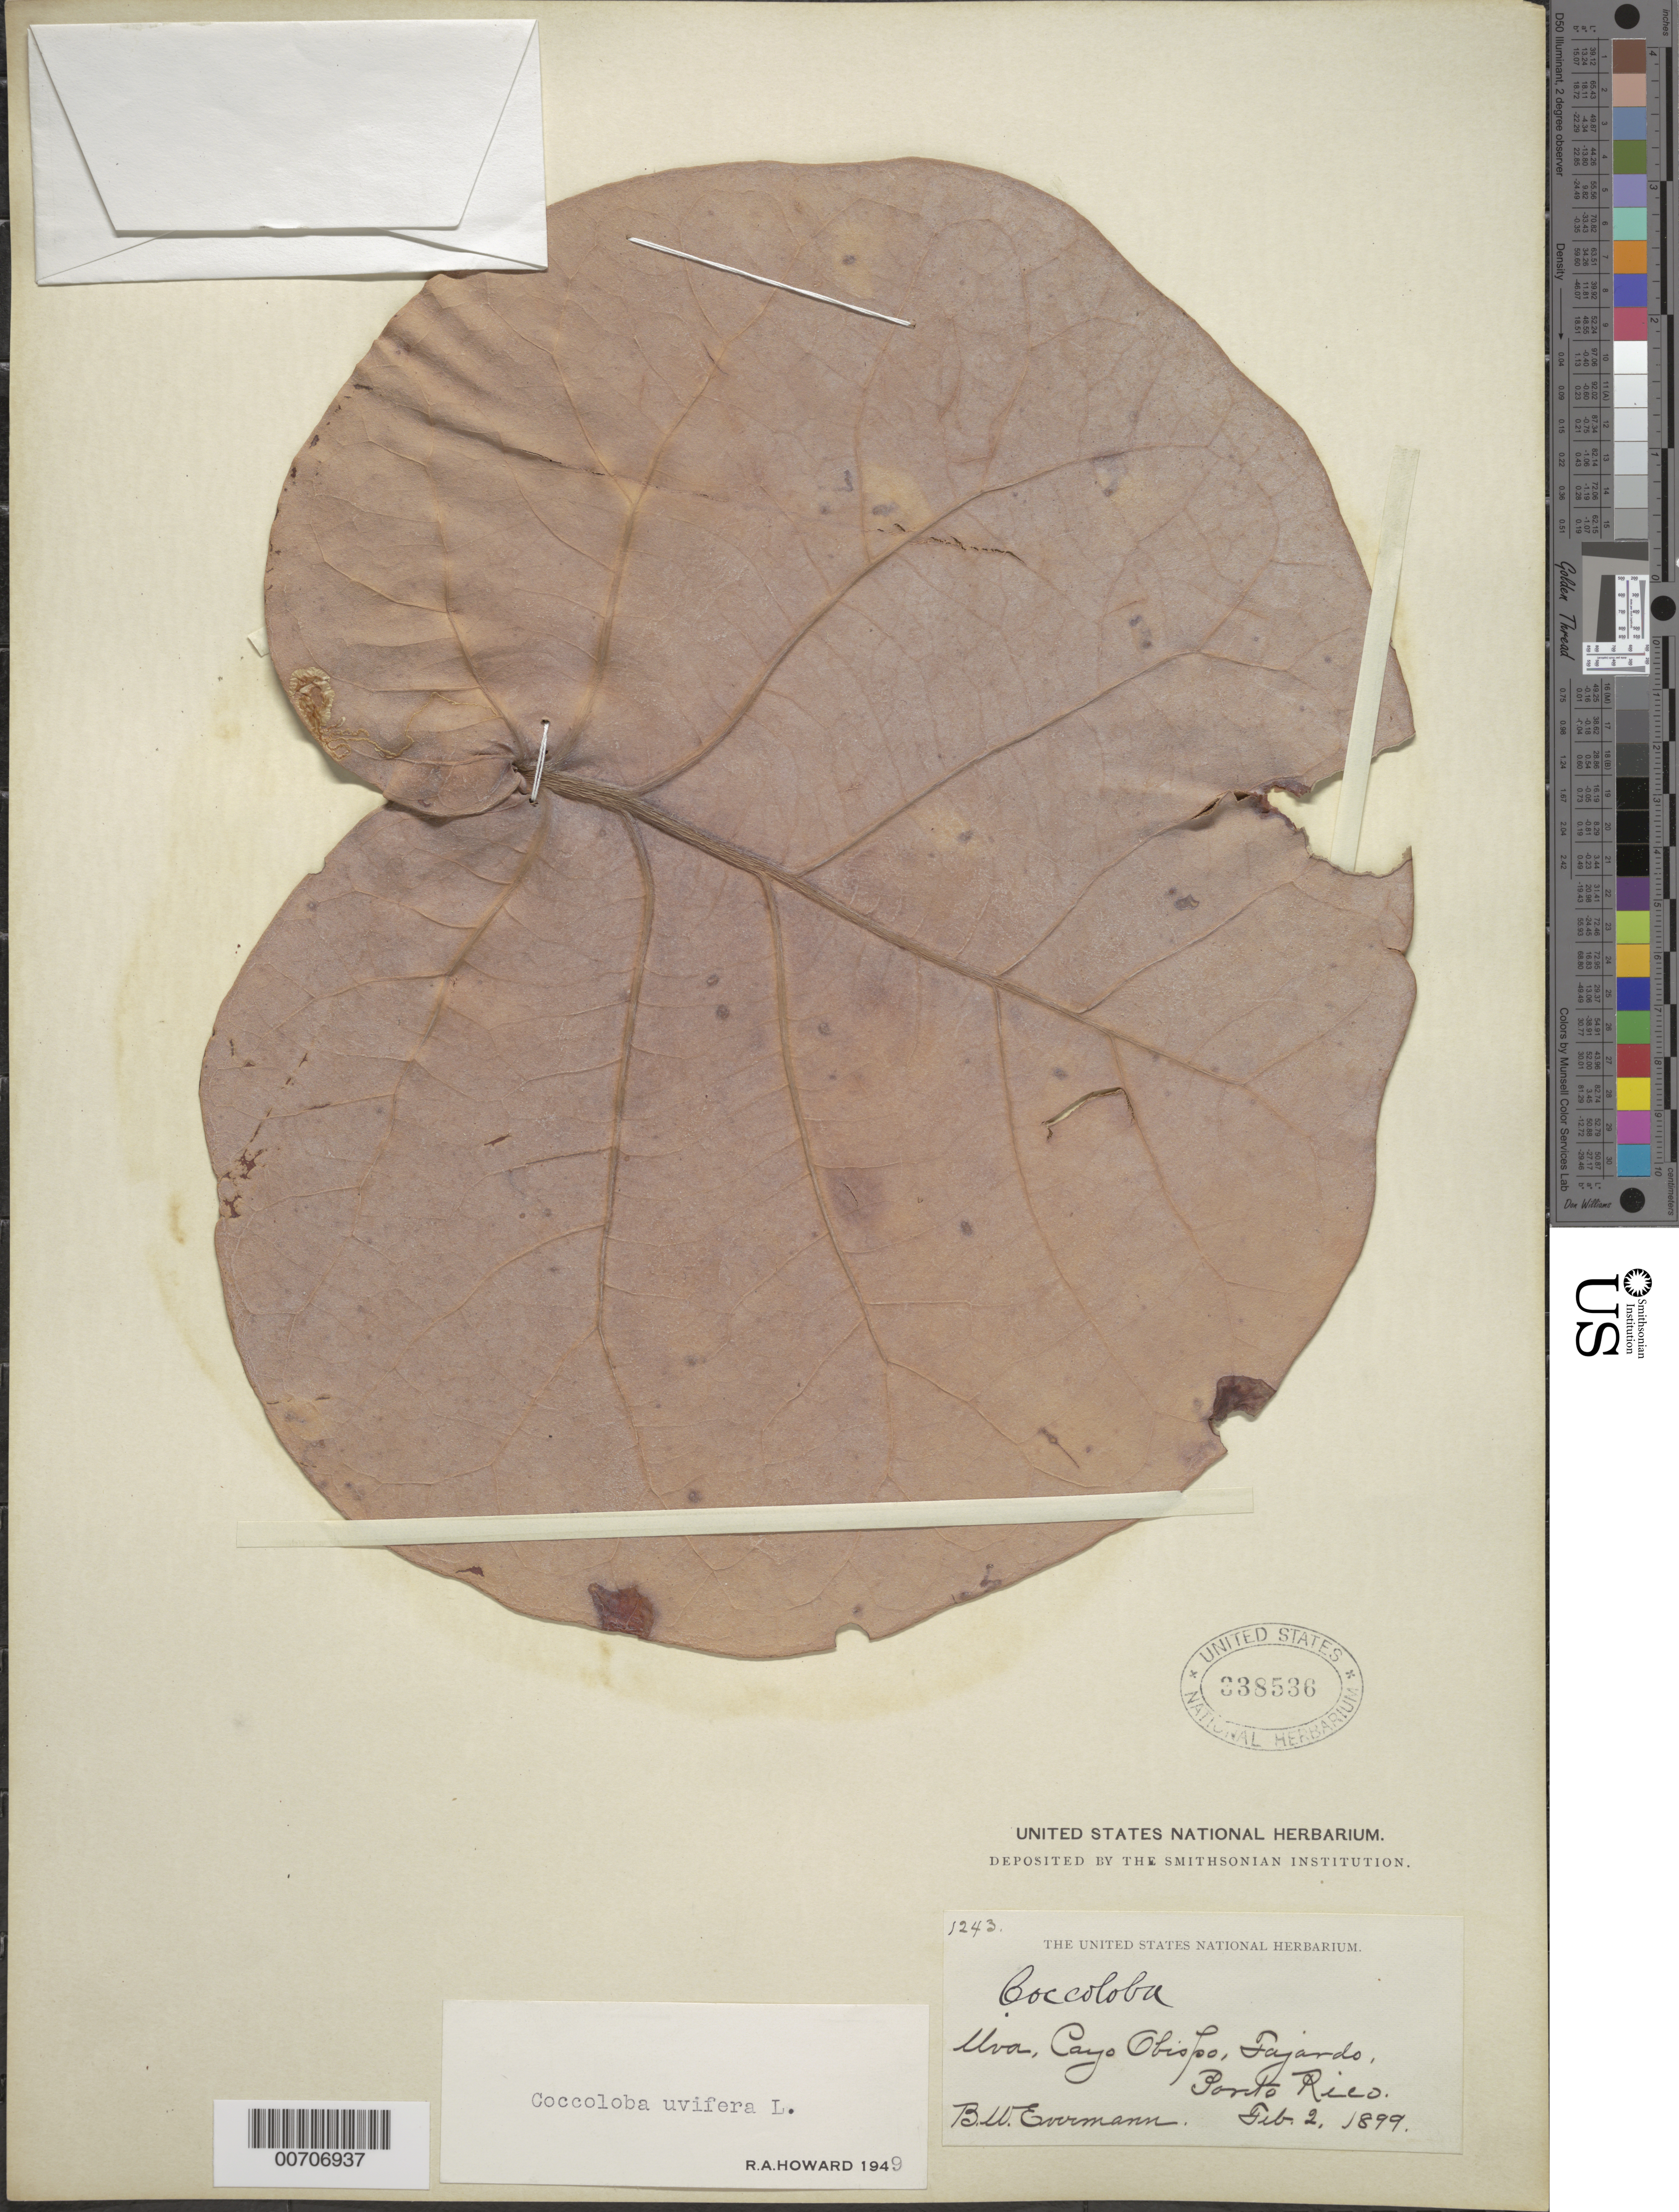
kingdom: Plantae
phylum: Tracheophyta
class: Magnoliopsida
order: Caryophyllales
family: Polygonaceae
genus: Coccoloba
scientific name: Coccoloba x uvifera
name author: L.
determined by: Howard, R. A.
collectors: B. W. Evermann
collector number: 1243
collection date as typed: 02 Feb 1899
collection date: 1899-02-02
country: Puerto Rico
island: Greater Antilles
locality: Fajardo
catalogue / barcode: US 338536